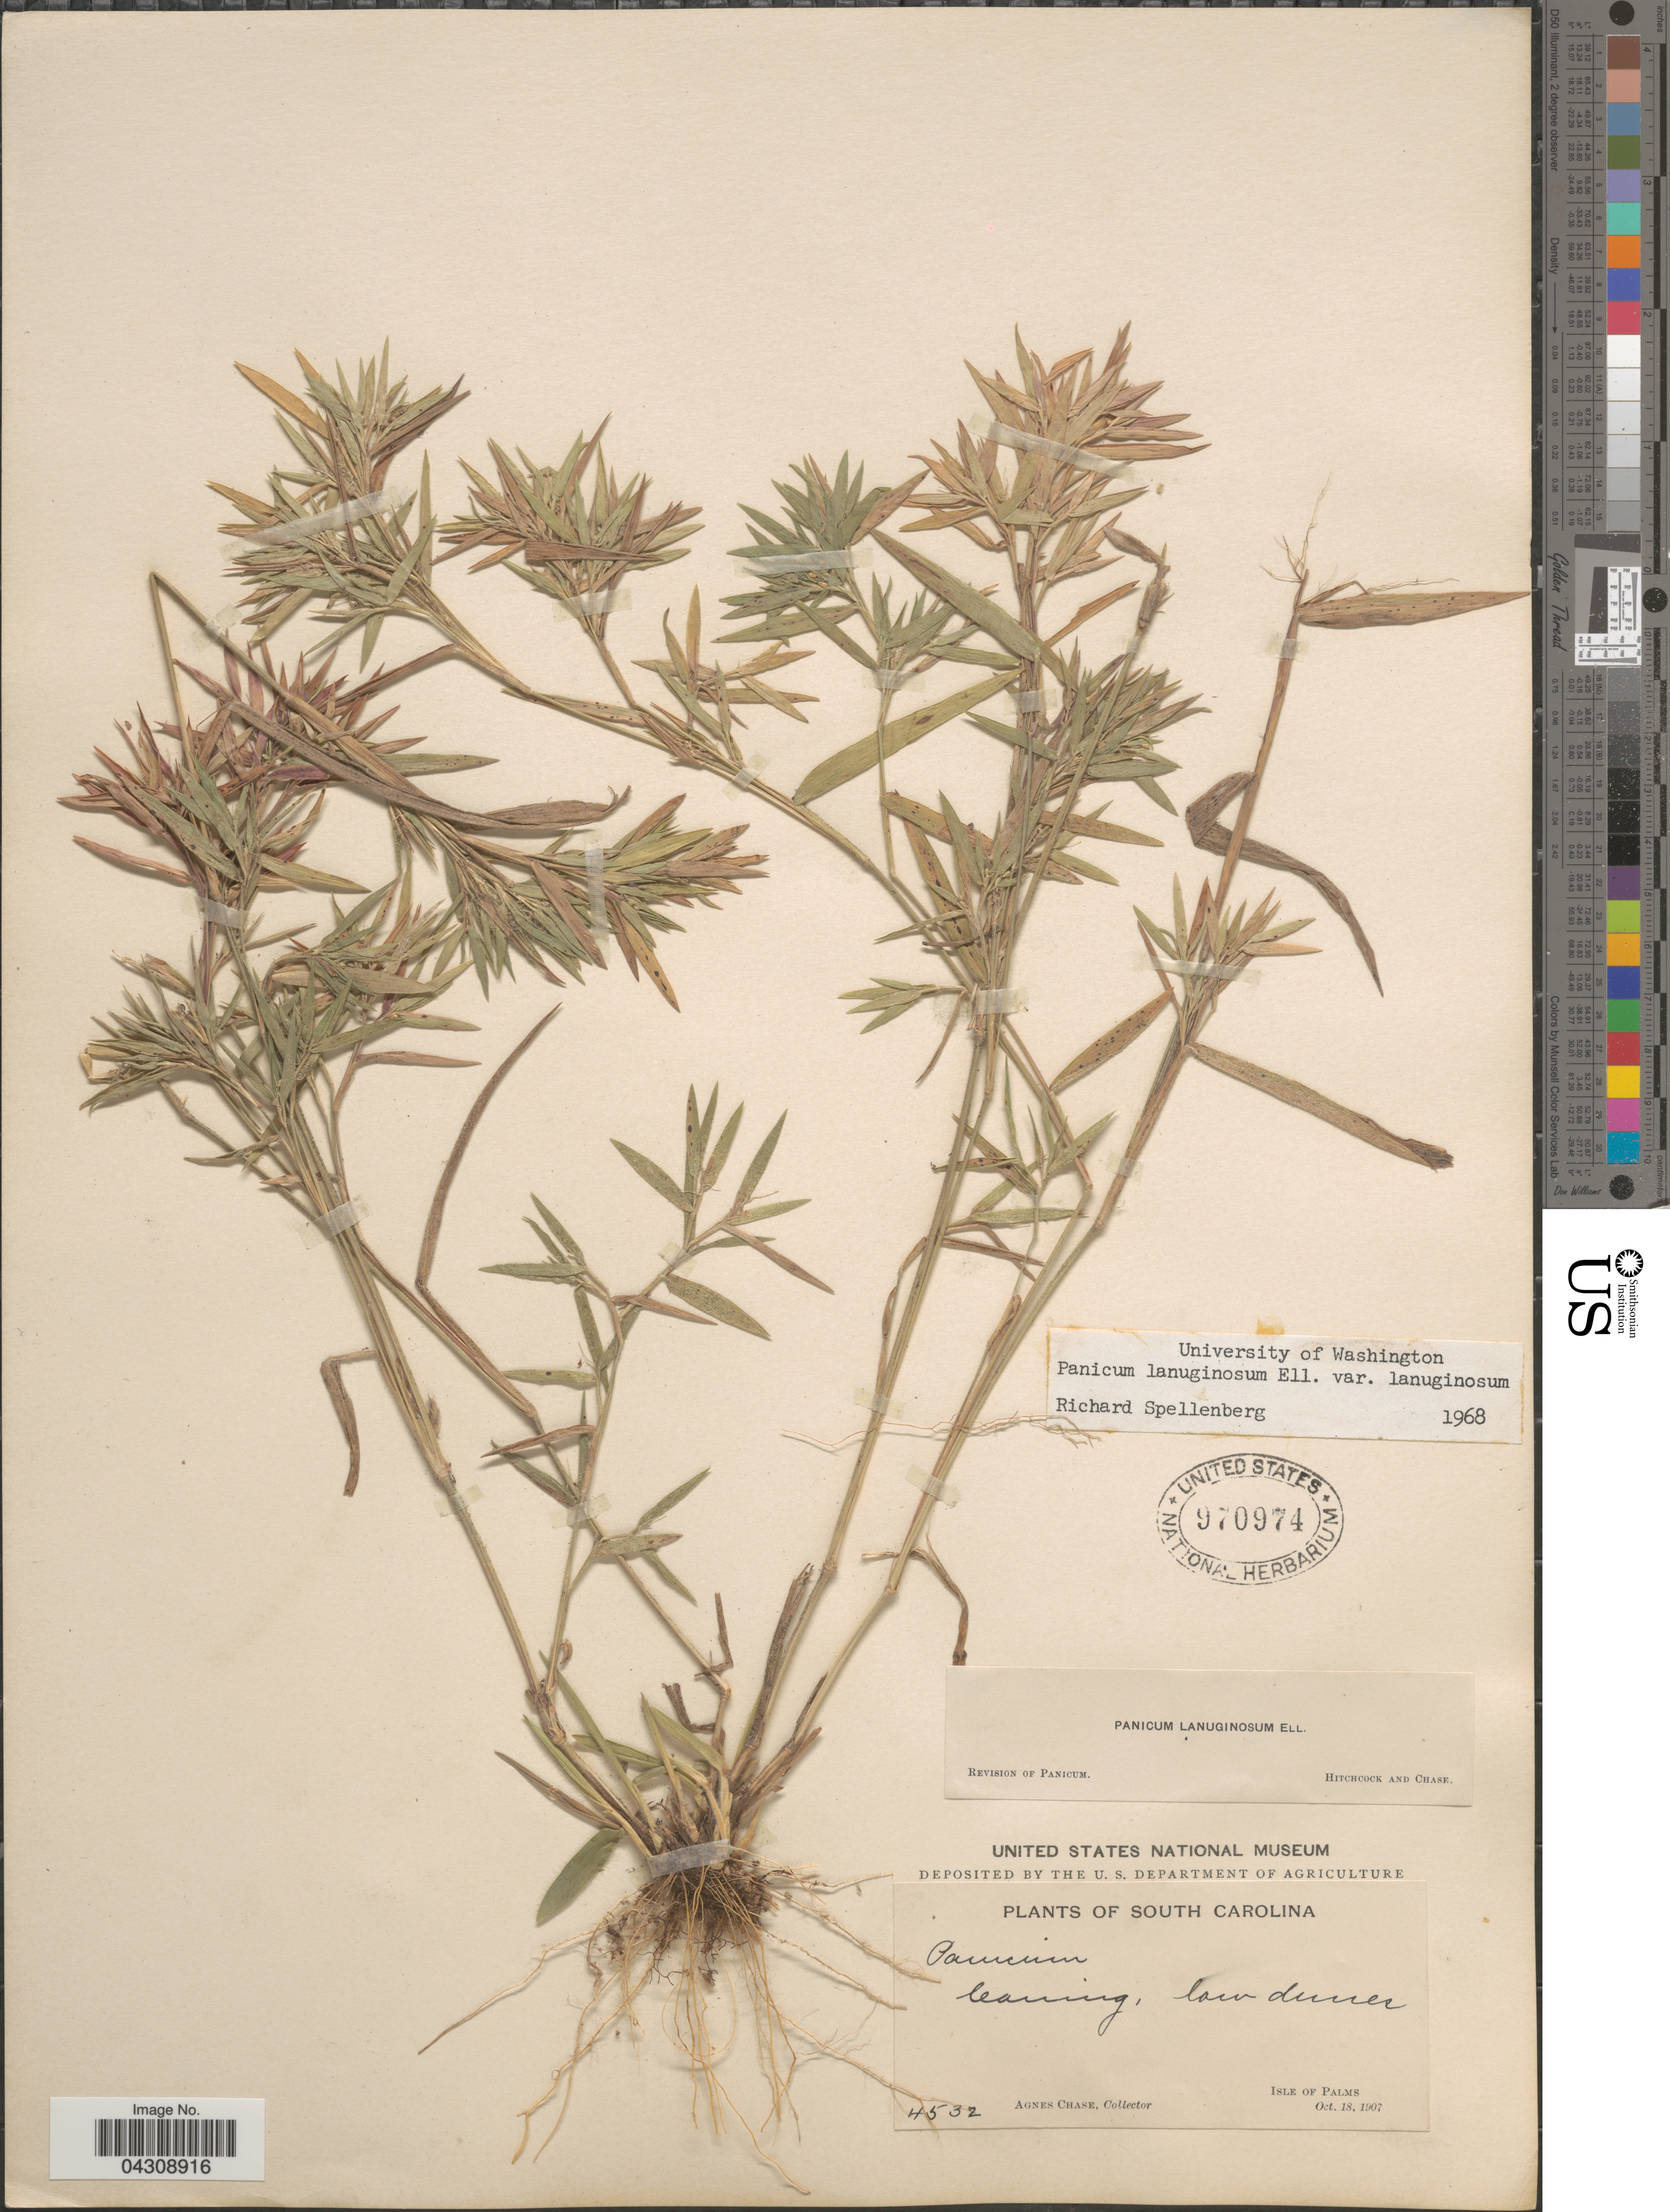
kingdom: Plantae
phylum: Tracheophyta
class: Liliopsida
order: Poales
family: Poaceae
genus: Dichanthelium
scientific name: Dichanthelium acuminatum var. acuminatum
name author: (Sw.) Gould & C.A. Clark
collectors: A. Chase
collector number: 4532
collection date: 1907-10-18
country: United States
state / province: South Carolina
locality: Low dunes. Isle of Palms.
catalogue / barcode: US 970974